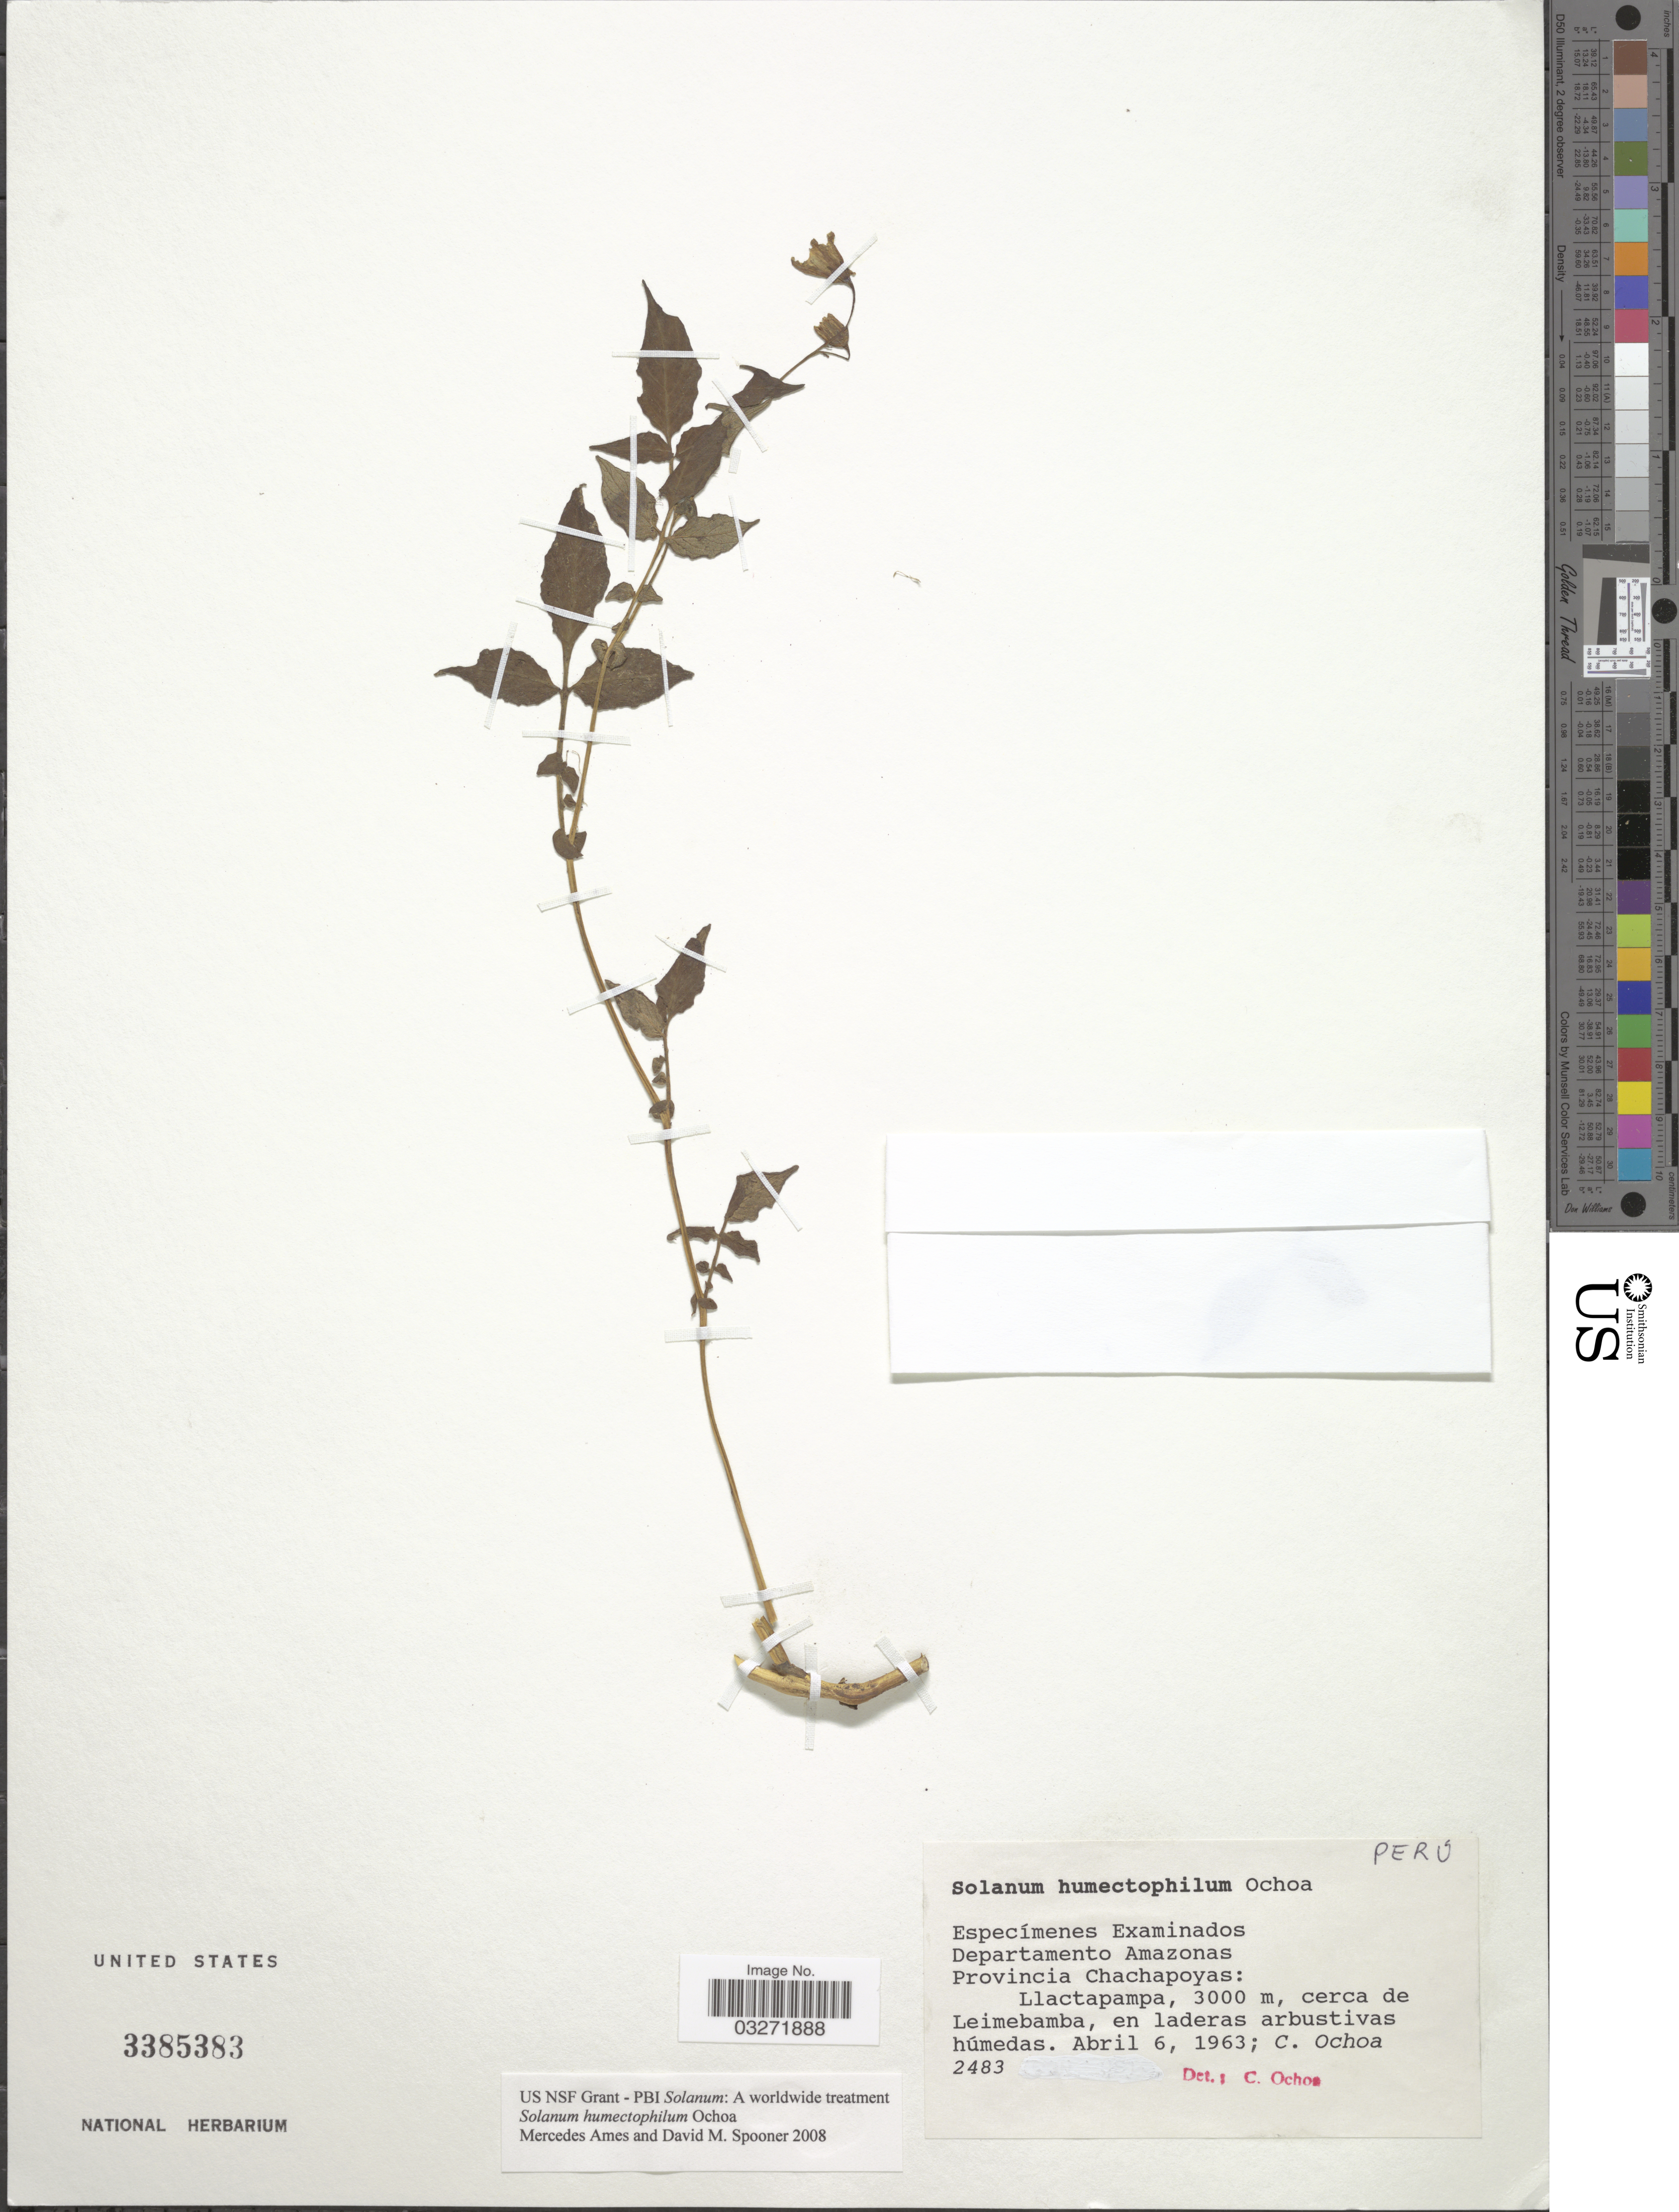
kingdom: Plantae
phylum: Tracheophyta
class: Magnoliopsida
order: Solanales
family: Solanaceae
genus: Solanum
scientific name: Solanum humectophilum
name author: Ochoa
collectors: C. Ochoa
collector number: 2483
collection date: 1963-04-06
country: Peru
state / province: Amazonas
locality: Departamento Amazonas. Provincia Chachapoyas: Llactapampa, cerca de Leimebamba.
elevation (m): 3000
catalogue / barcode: US 3385383